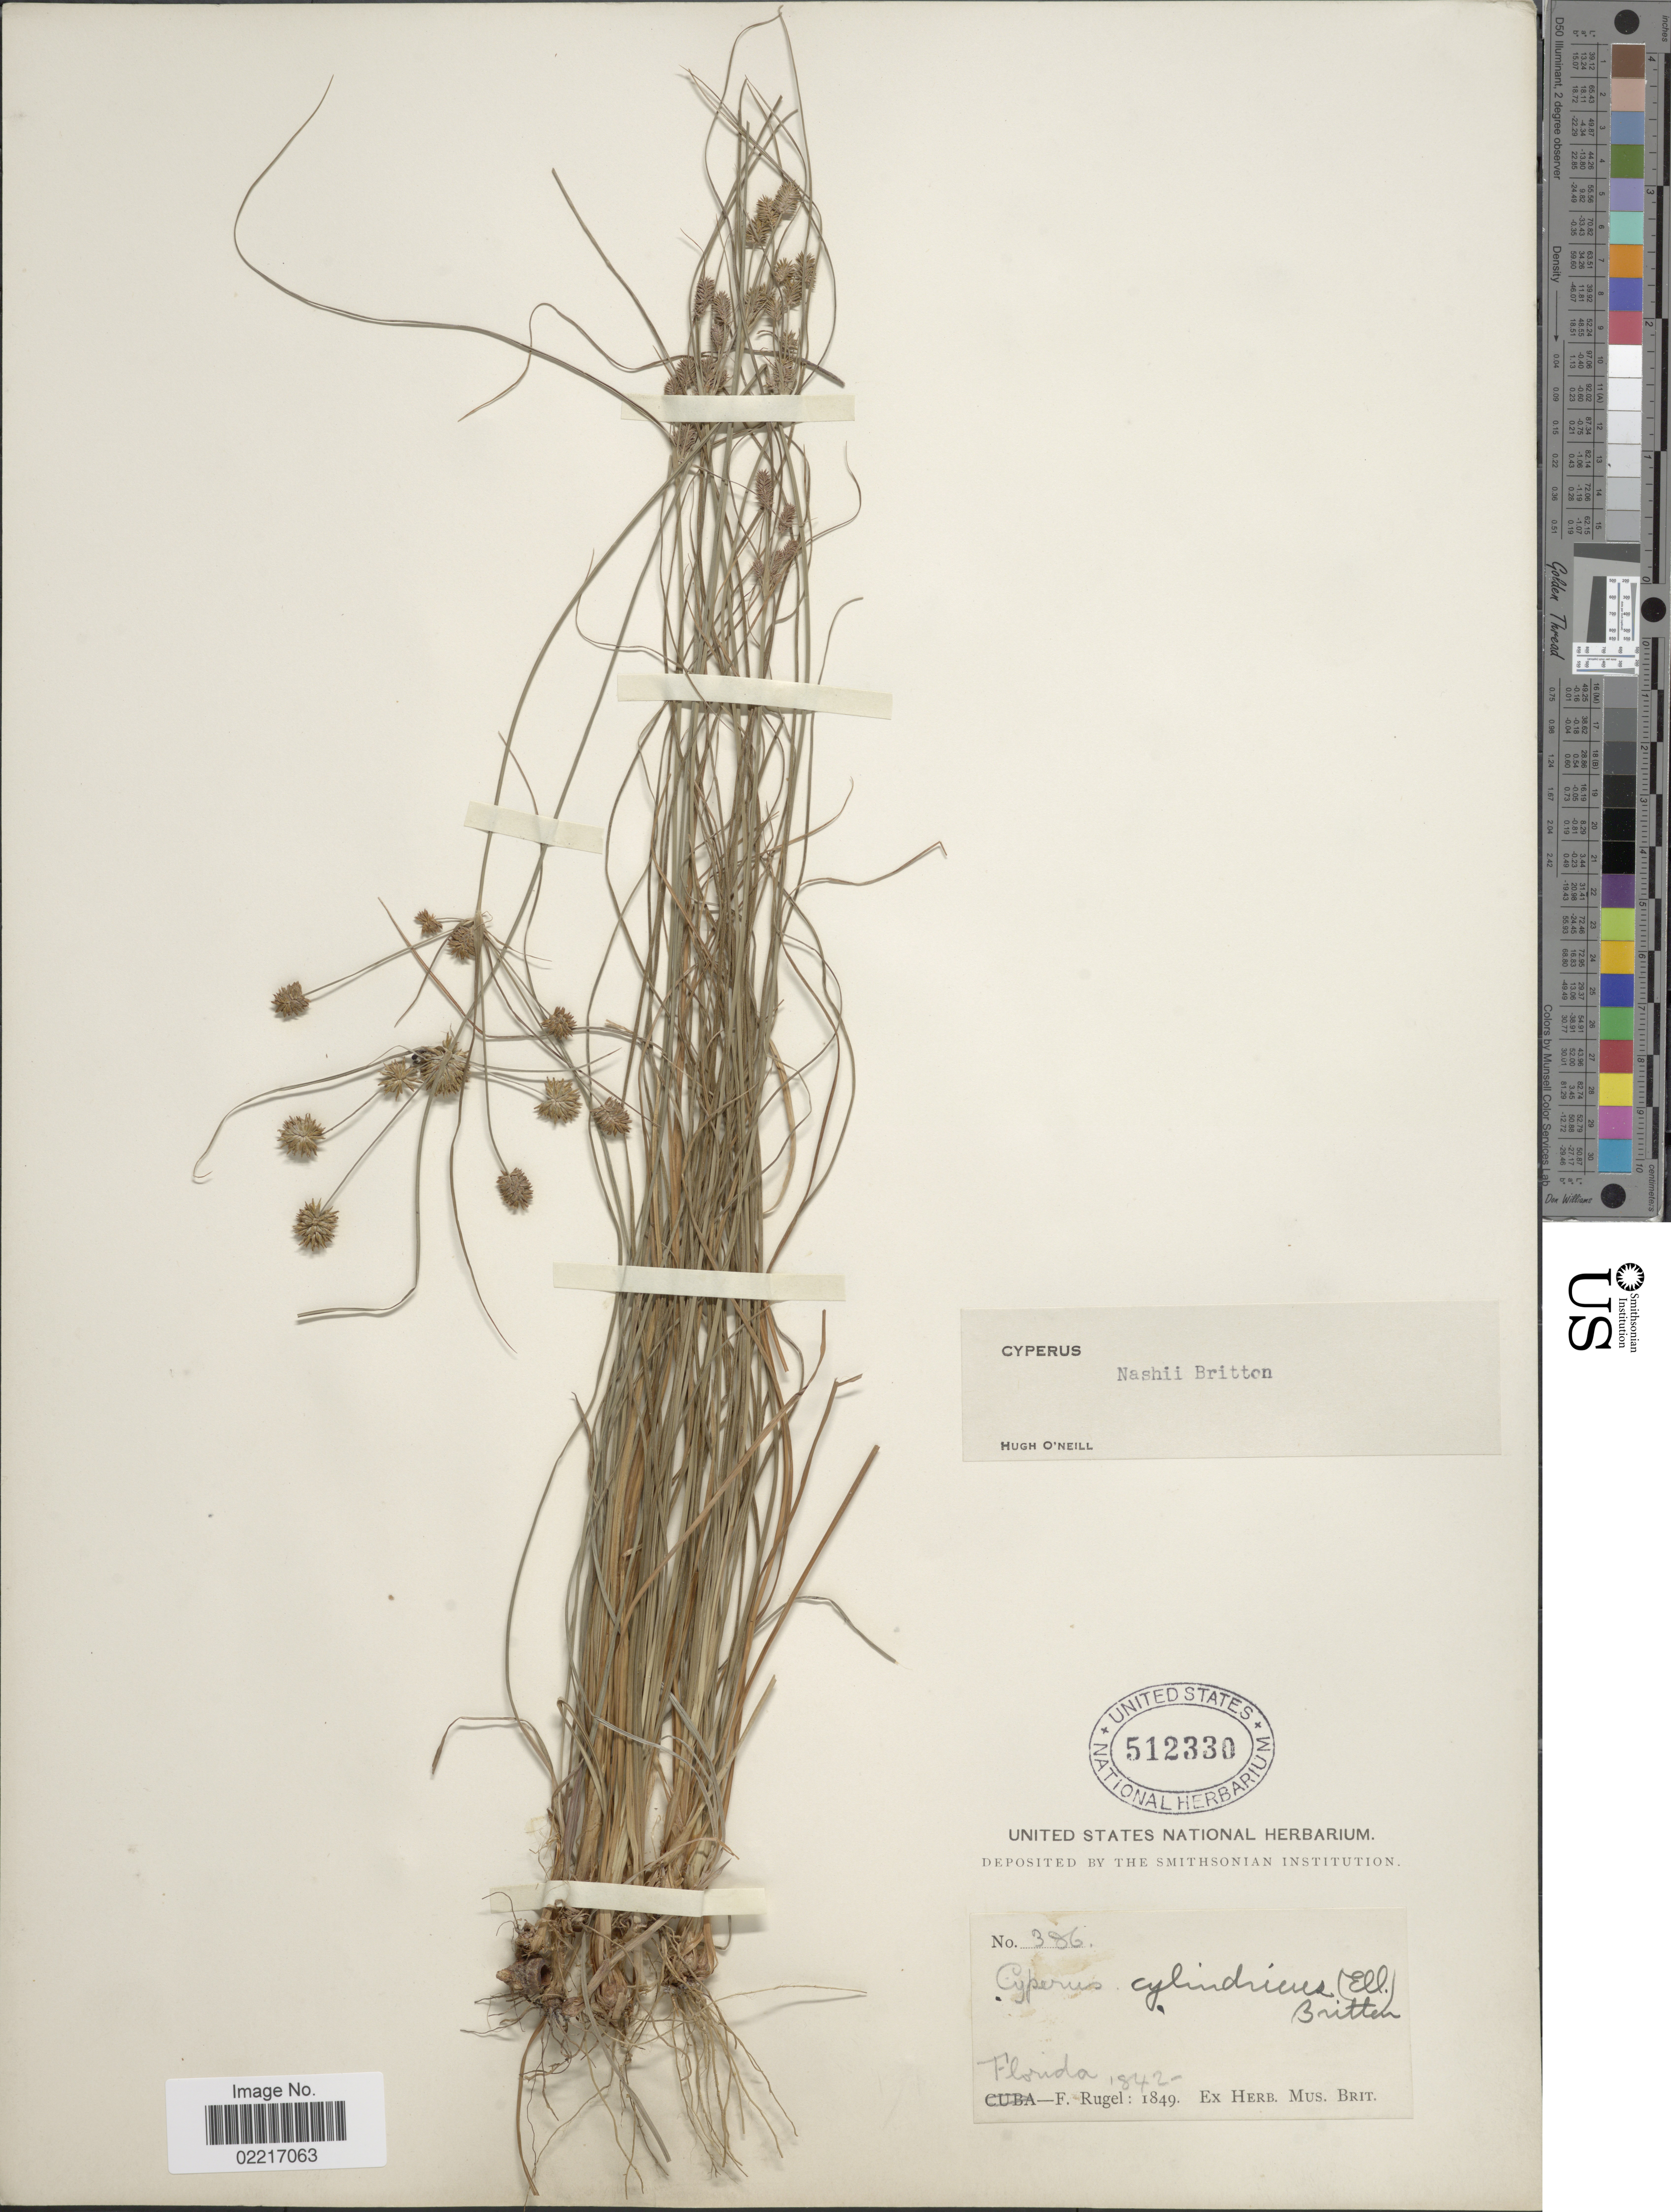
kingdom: Plantae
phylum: Tracheophyta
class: Liliopsida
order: Poales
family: Cyperaceae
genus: Cyperus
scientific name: Cyperus nashii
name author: Britton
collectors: F. Rugel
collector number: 386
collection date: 1842/1849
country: United States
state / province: Florida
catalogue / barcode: US 512330